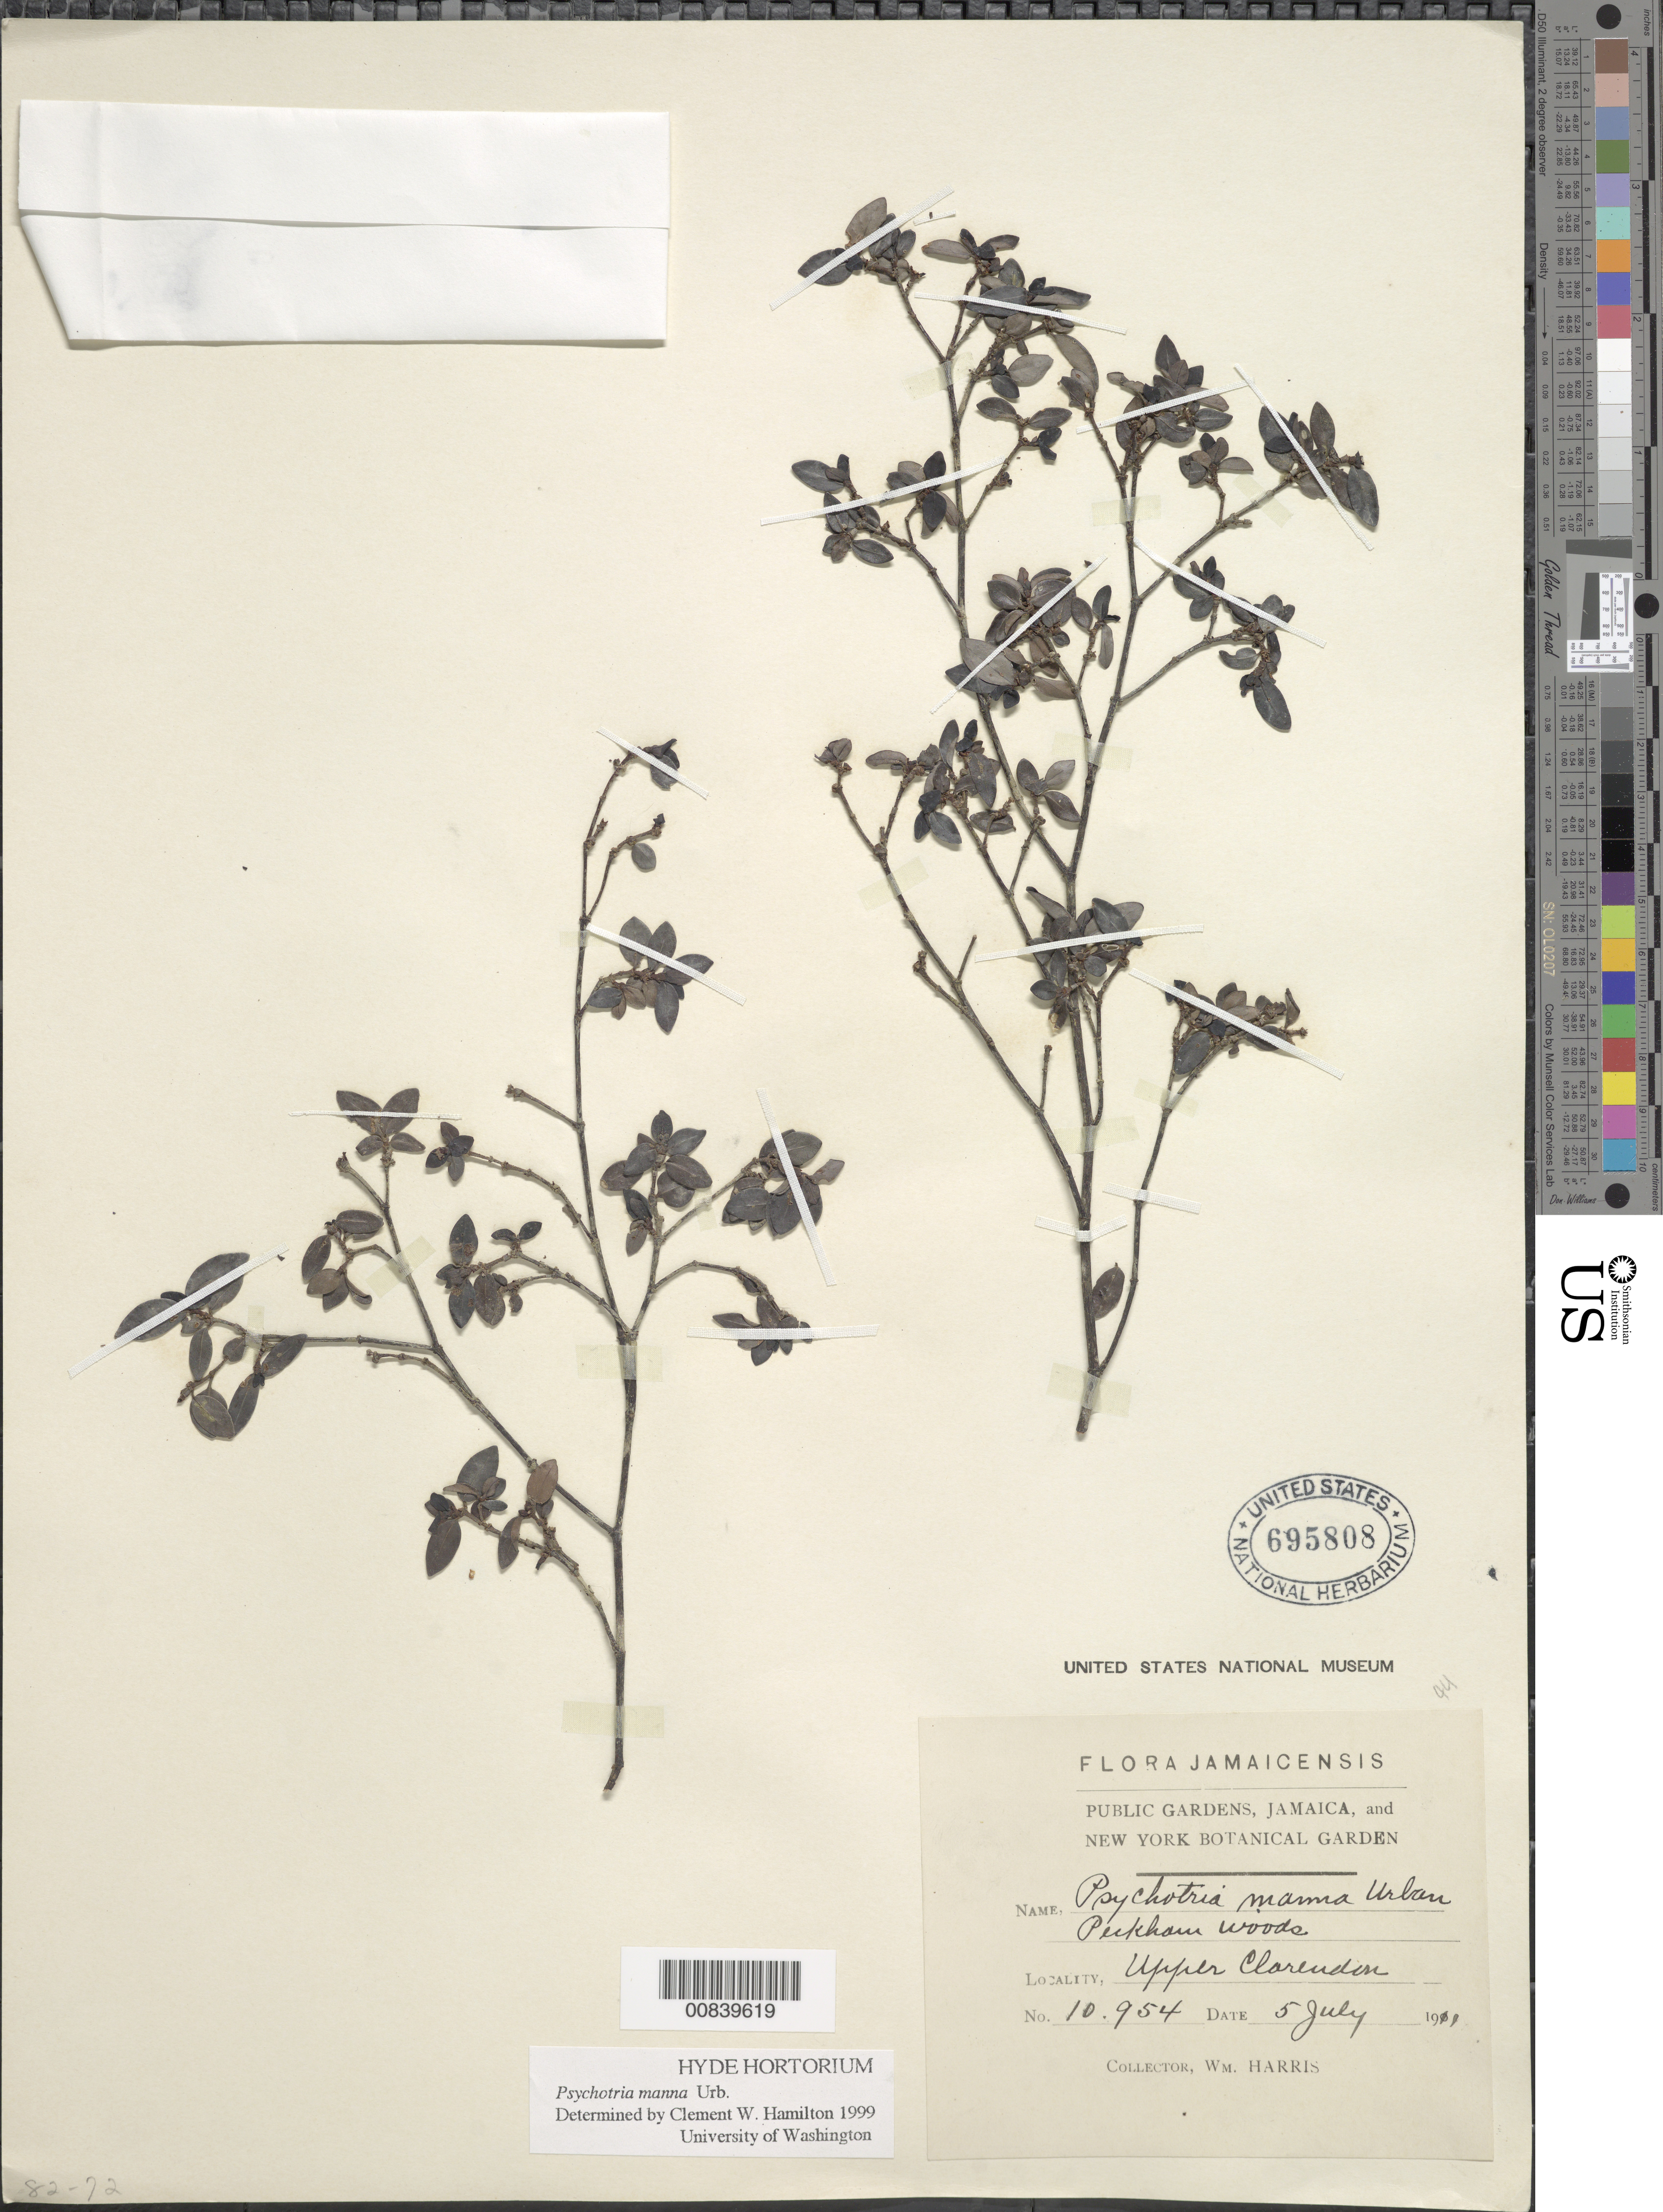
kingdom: Plantae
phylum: Tracheophyta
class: Magnoliopsida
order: Gentianales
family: Rubiaceae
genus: Psychotria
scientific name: Psychotria manna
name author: Urb.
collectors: W. H. Harris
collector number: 10954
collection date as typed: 05 Jul 1911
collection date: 1911-07-05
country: Jamaica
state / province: Clarendon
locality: Peckham Woods, Upper Clarendon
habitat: Woods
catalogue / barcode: US 695808